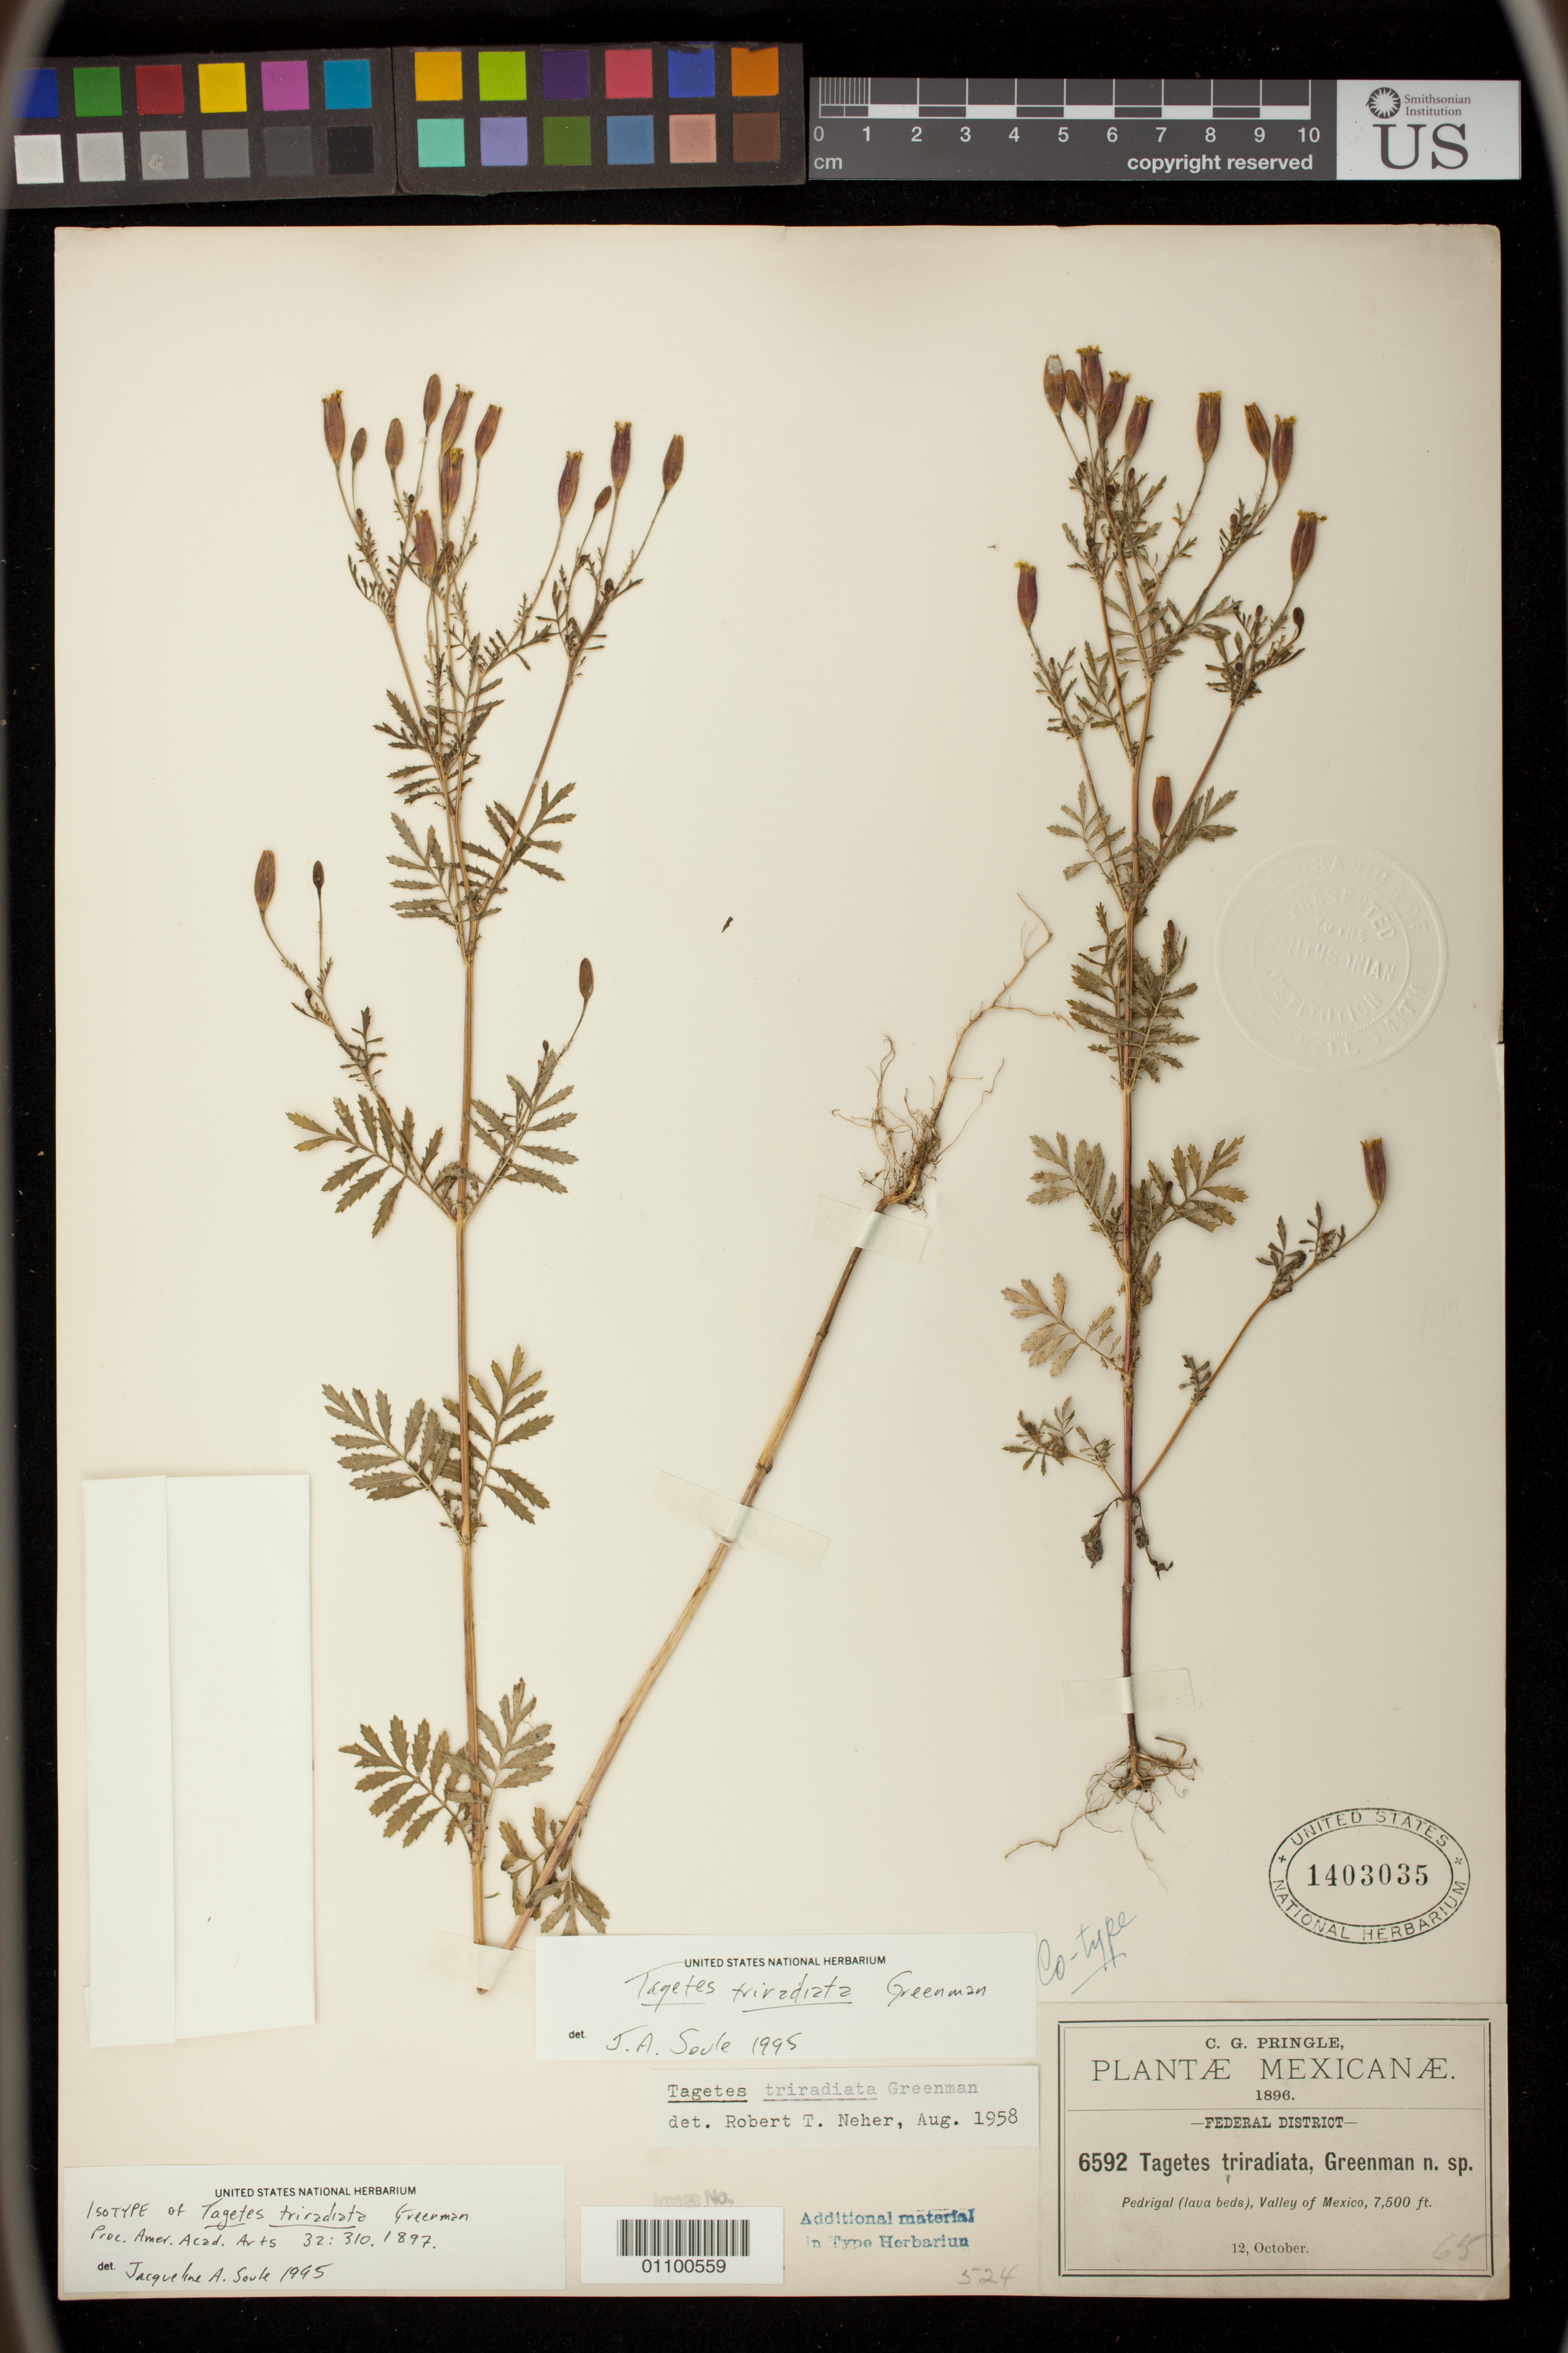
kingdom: Plantae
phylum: Tracheophyta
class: Magnoliopsida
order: Asterales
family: Asteraceae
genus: Tagetes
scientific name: Tagetes triradiata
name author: Greenm.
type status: Isotype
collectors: C. G. Pringle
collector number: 6592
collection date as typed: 12 Oct 1896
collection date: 1896-10-12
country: Mexico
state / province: Distrito Federal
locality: Pedrigal (lava beds), Valley of Mexico.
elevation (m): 2300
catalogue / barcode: US 1403035